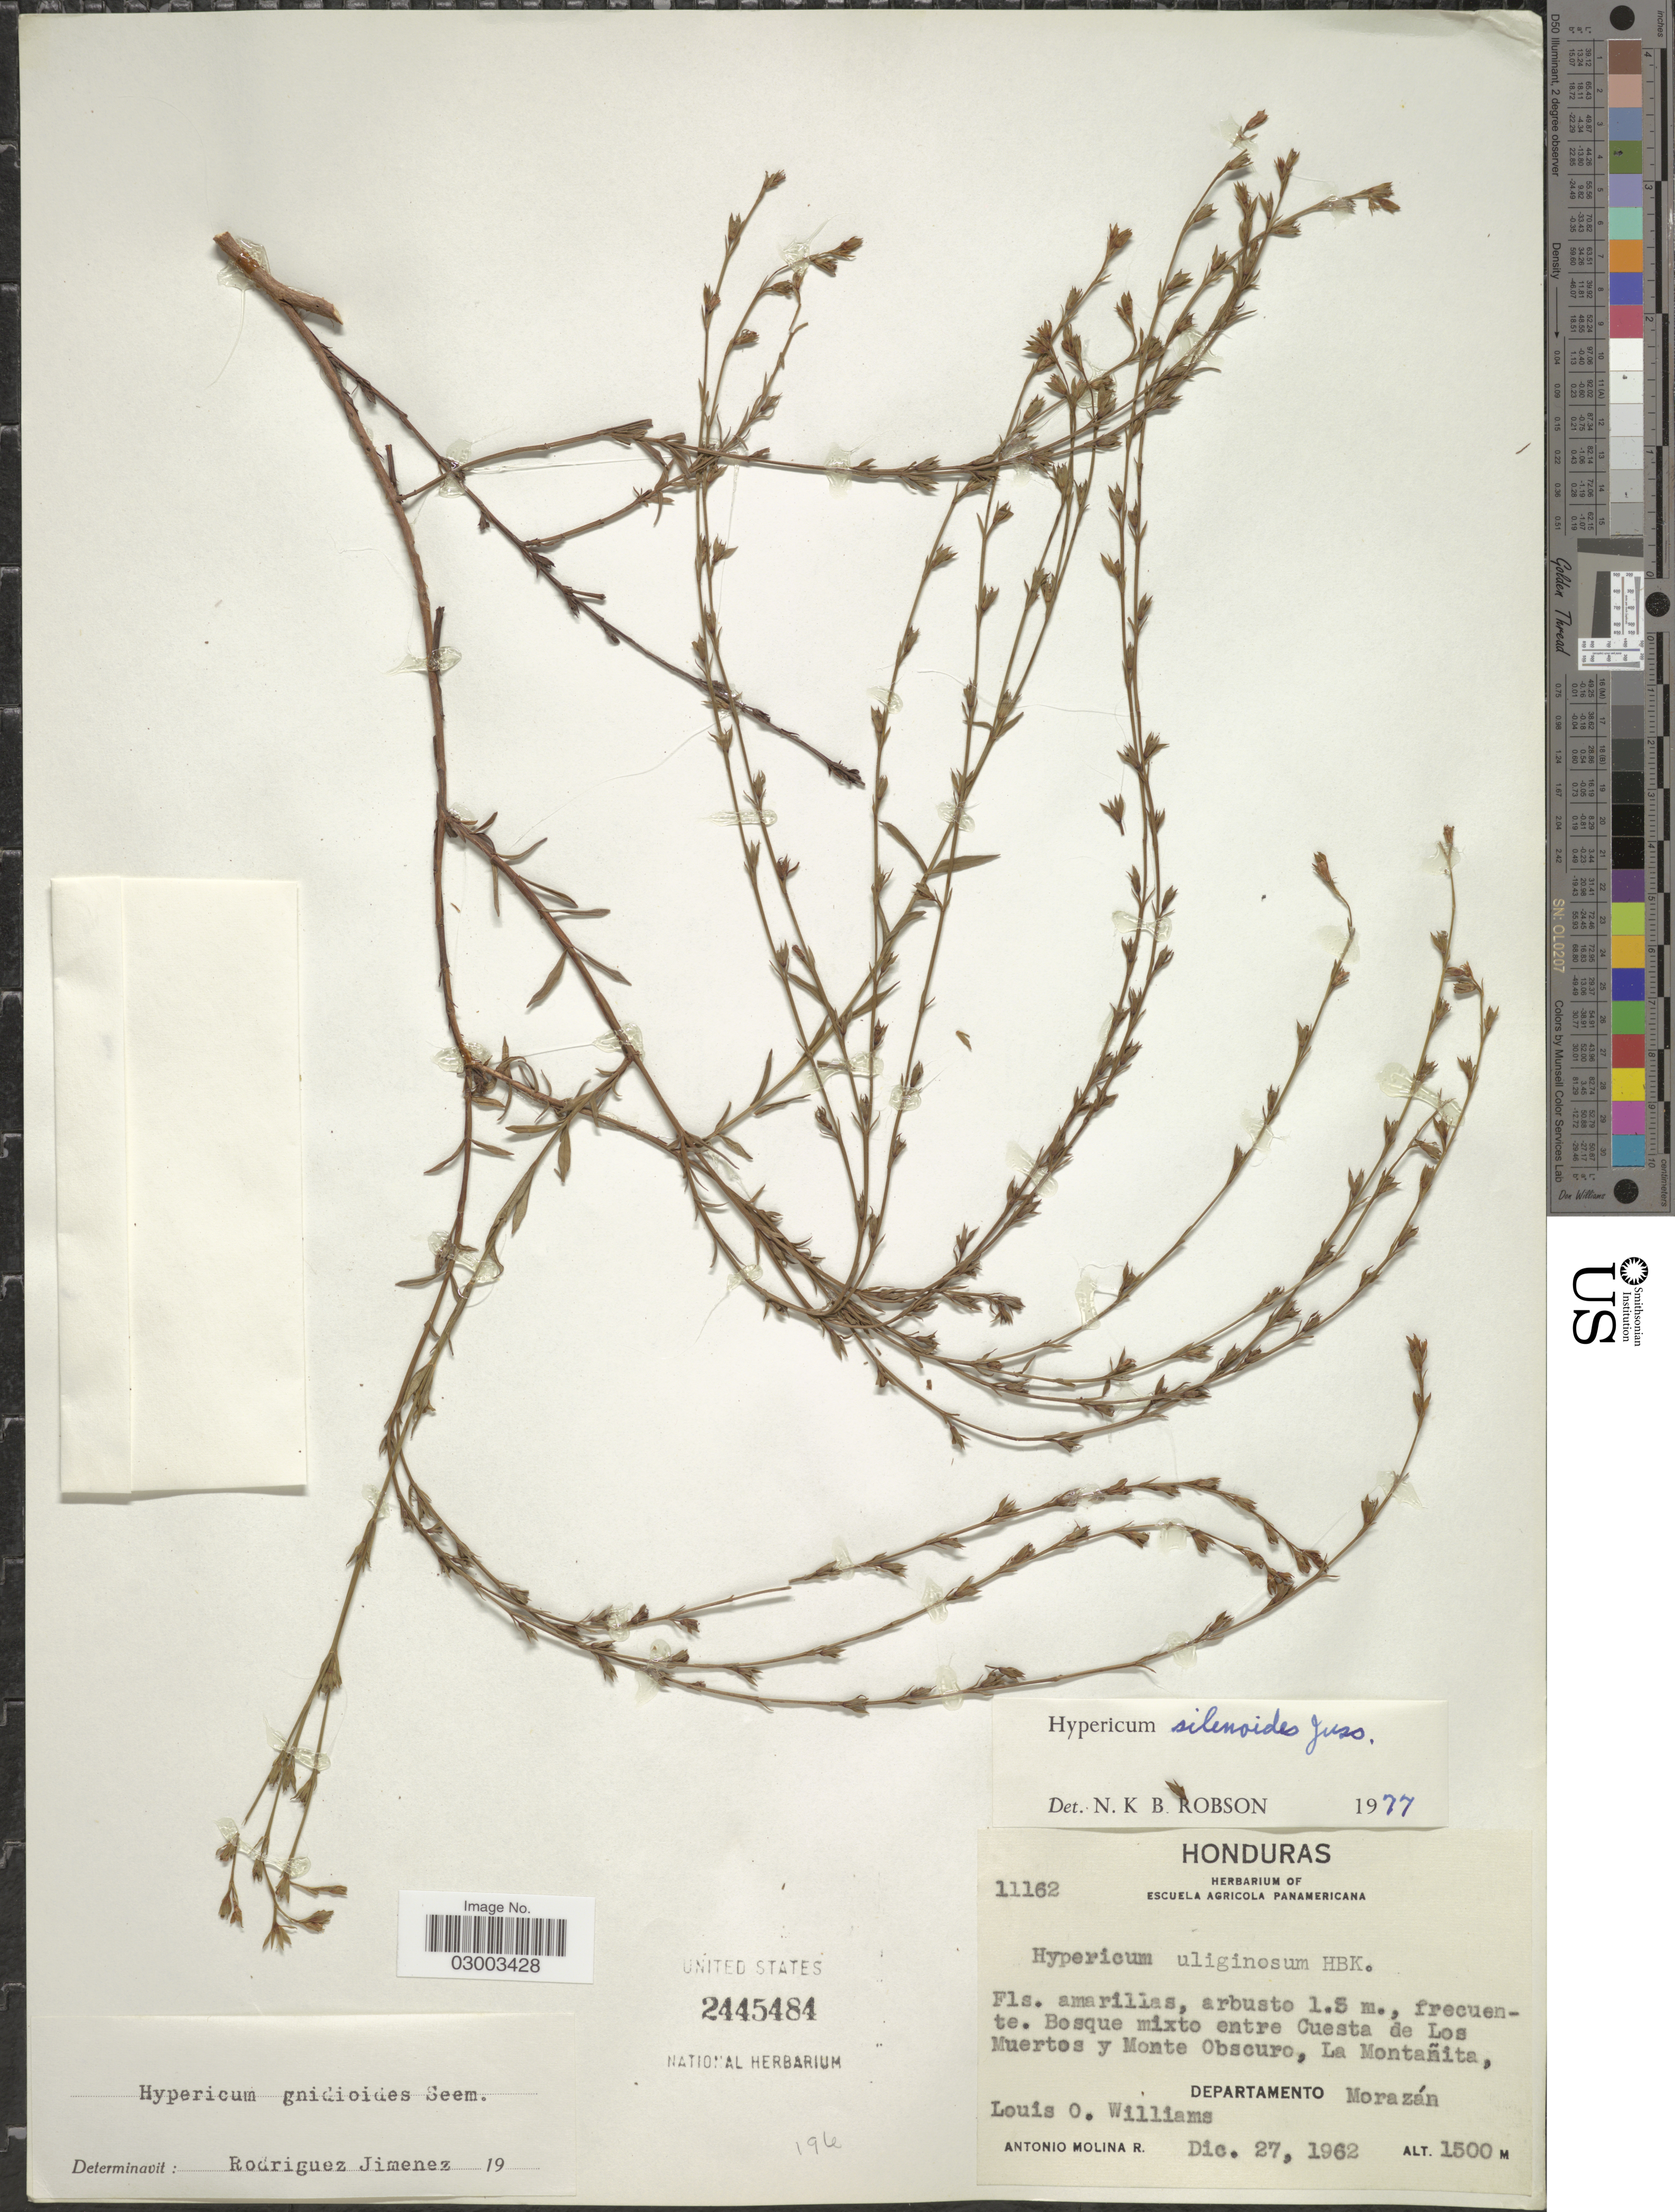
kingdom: Plantae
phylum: Tracheophyta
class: Magnoliopsida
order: Malpighiales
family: Hypericaceae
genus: Hypericum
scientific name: Hypericum silenoides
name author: Juss.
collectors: A. Molina R.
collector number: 11162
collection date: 1962-12-27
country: Honduras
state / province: Fco. Morazán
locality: Bosque mixto entre Cuesta de Los Muertos y Monte Obscuro, La Montañita, Departamento Morazán.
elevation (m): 1500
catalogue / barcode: US 2445484